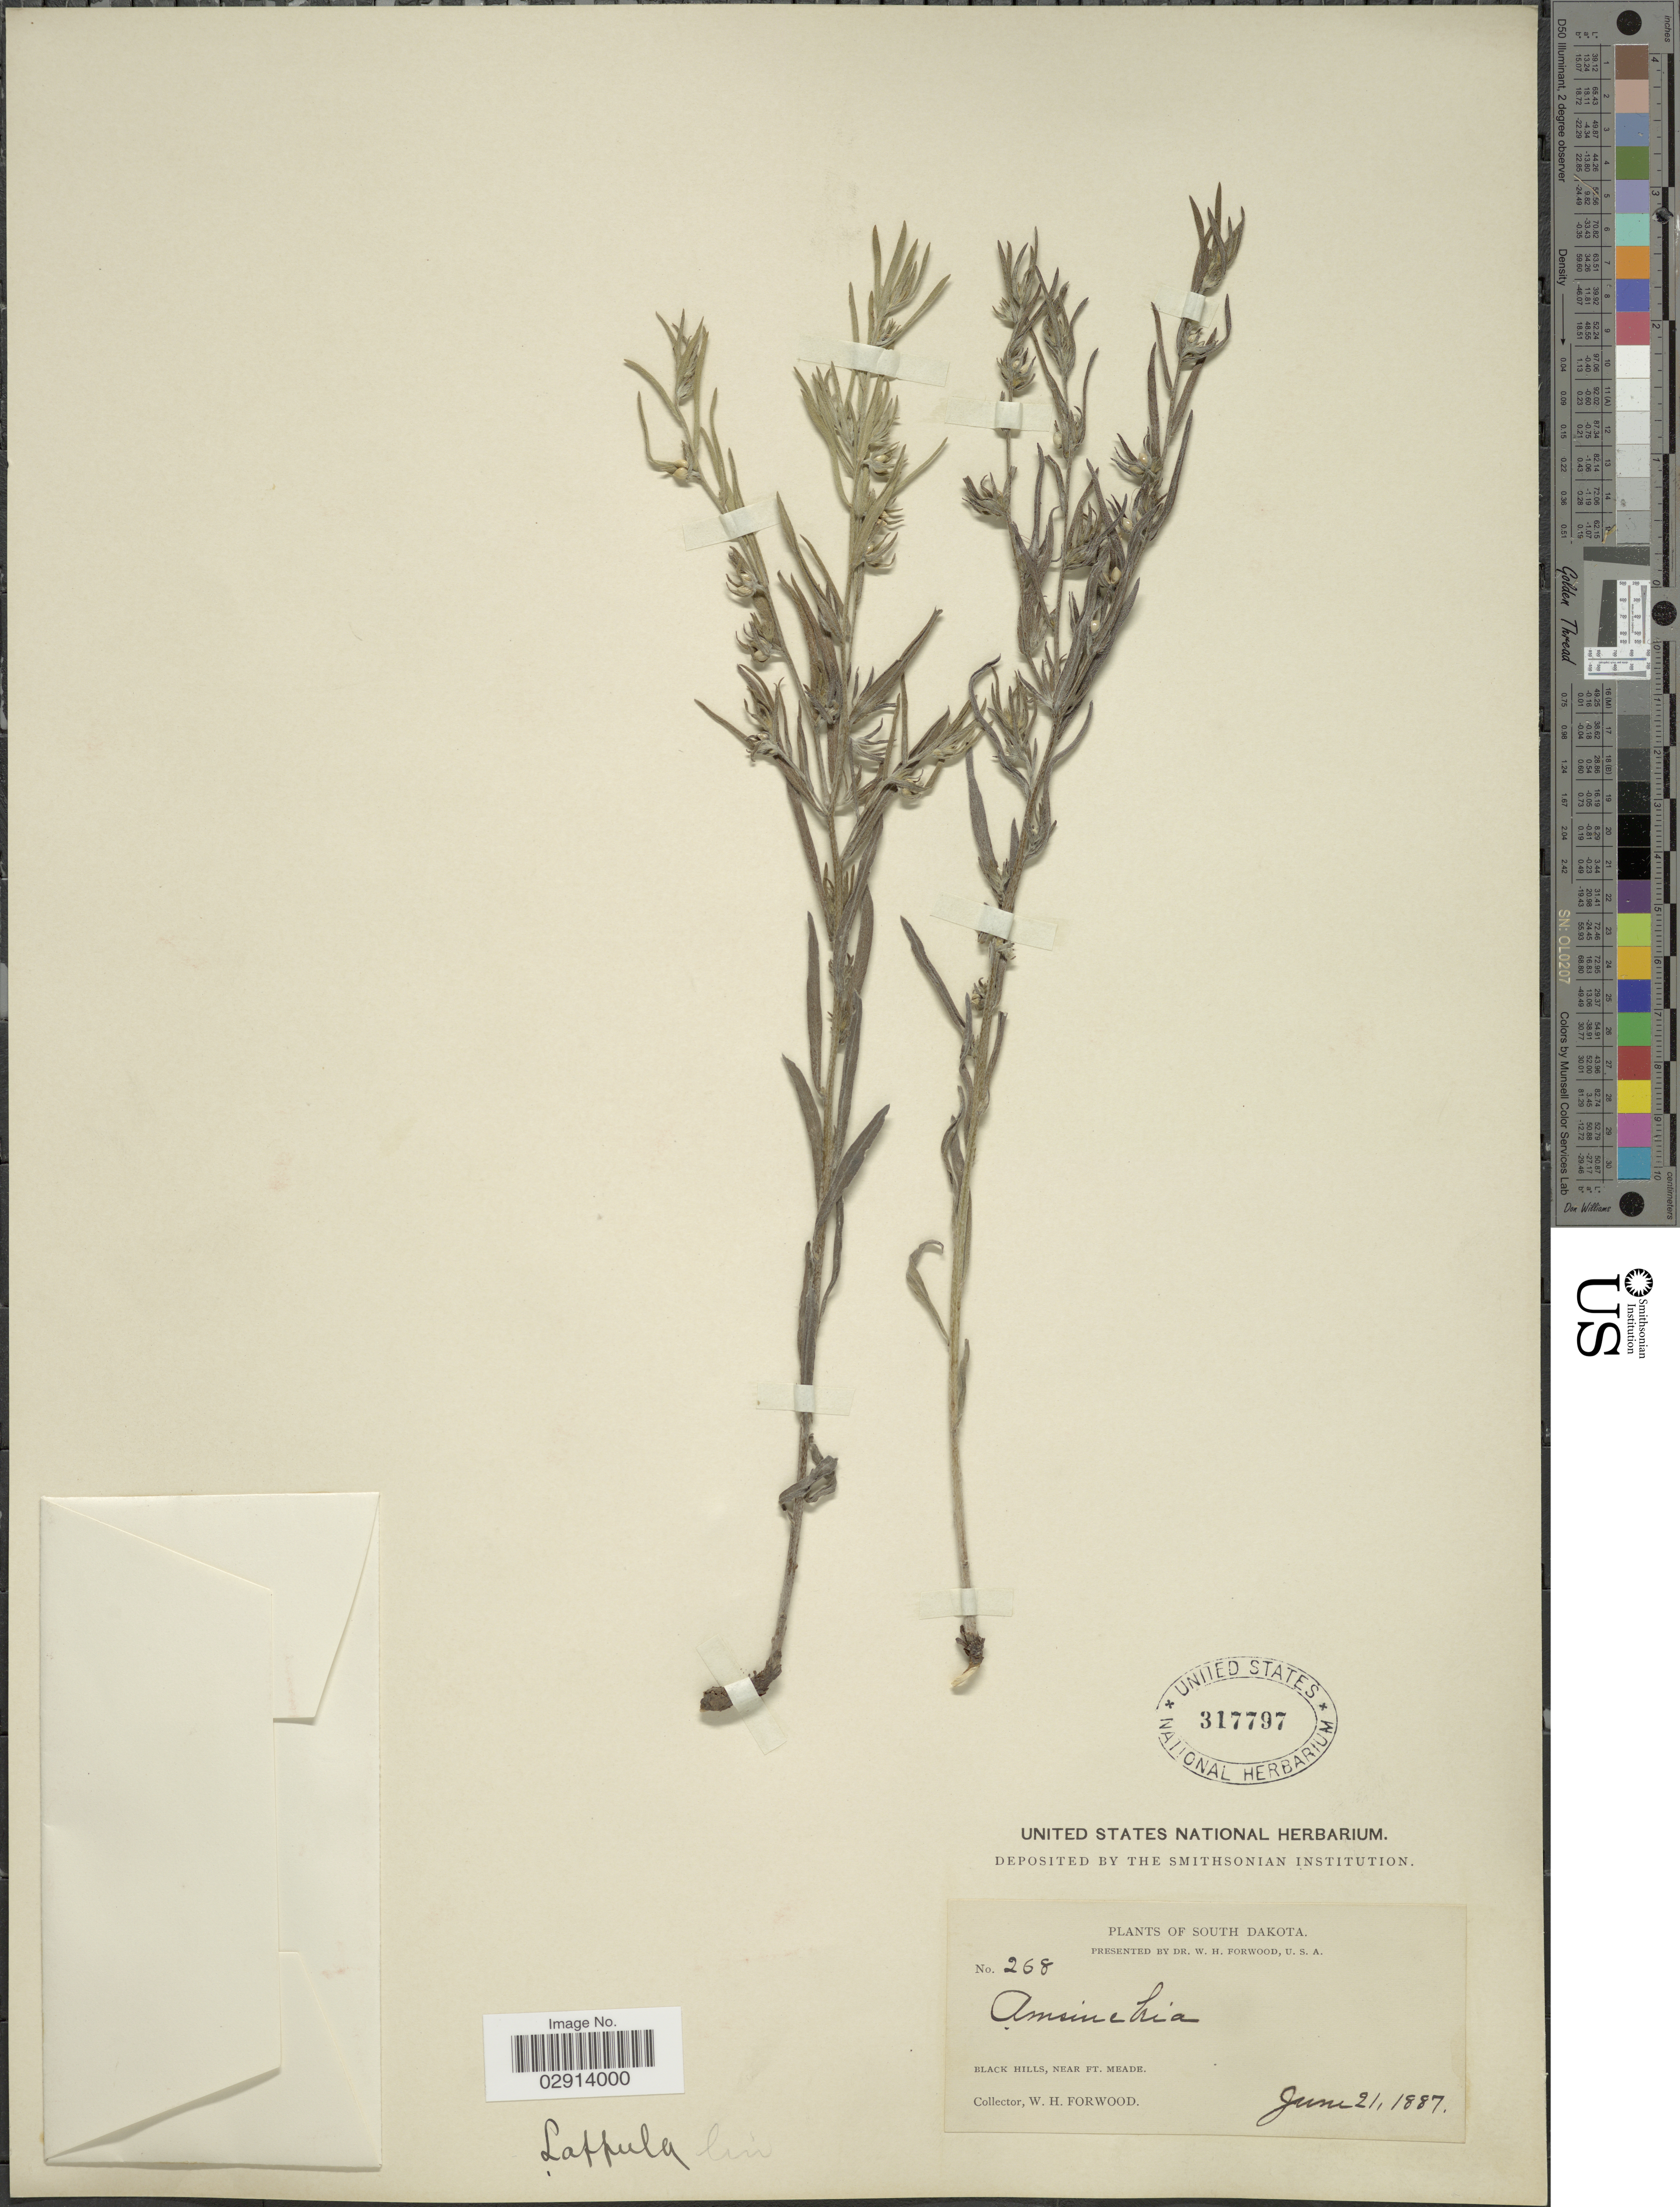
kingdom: Plantae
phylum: Tracheophyta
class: Magnoliopsida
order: Boraginales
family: Boraginaceae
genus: Lithospermum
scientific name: Lithospermum incisum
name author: Lehm.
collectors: W. Forwood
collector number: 268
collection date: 1887-06-21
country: United States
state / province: South Dakota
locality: Black Hills, near Ft. Meade.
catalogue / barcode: US 317797